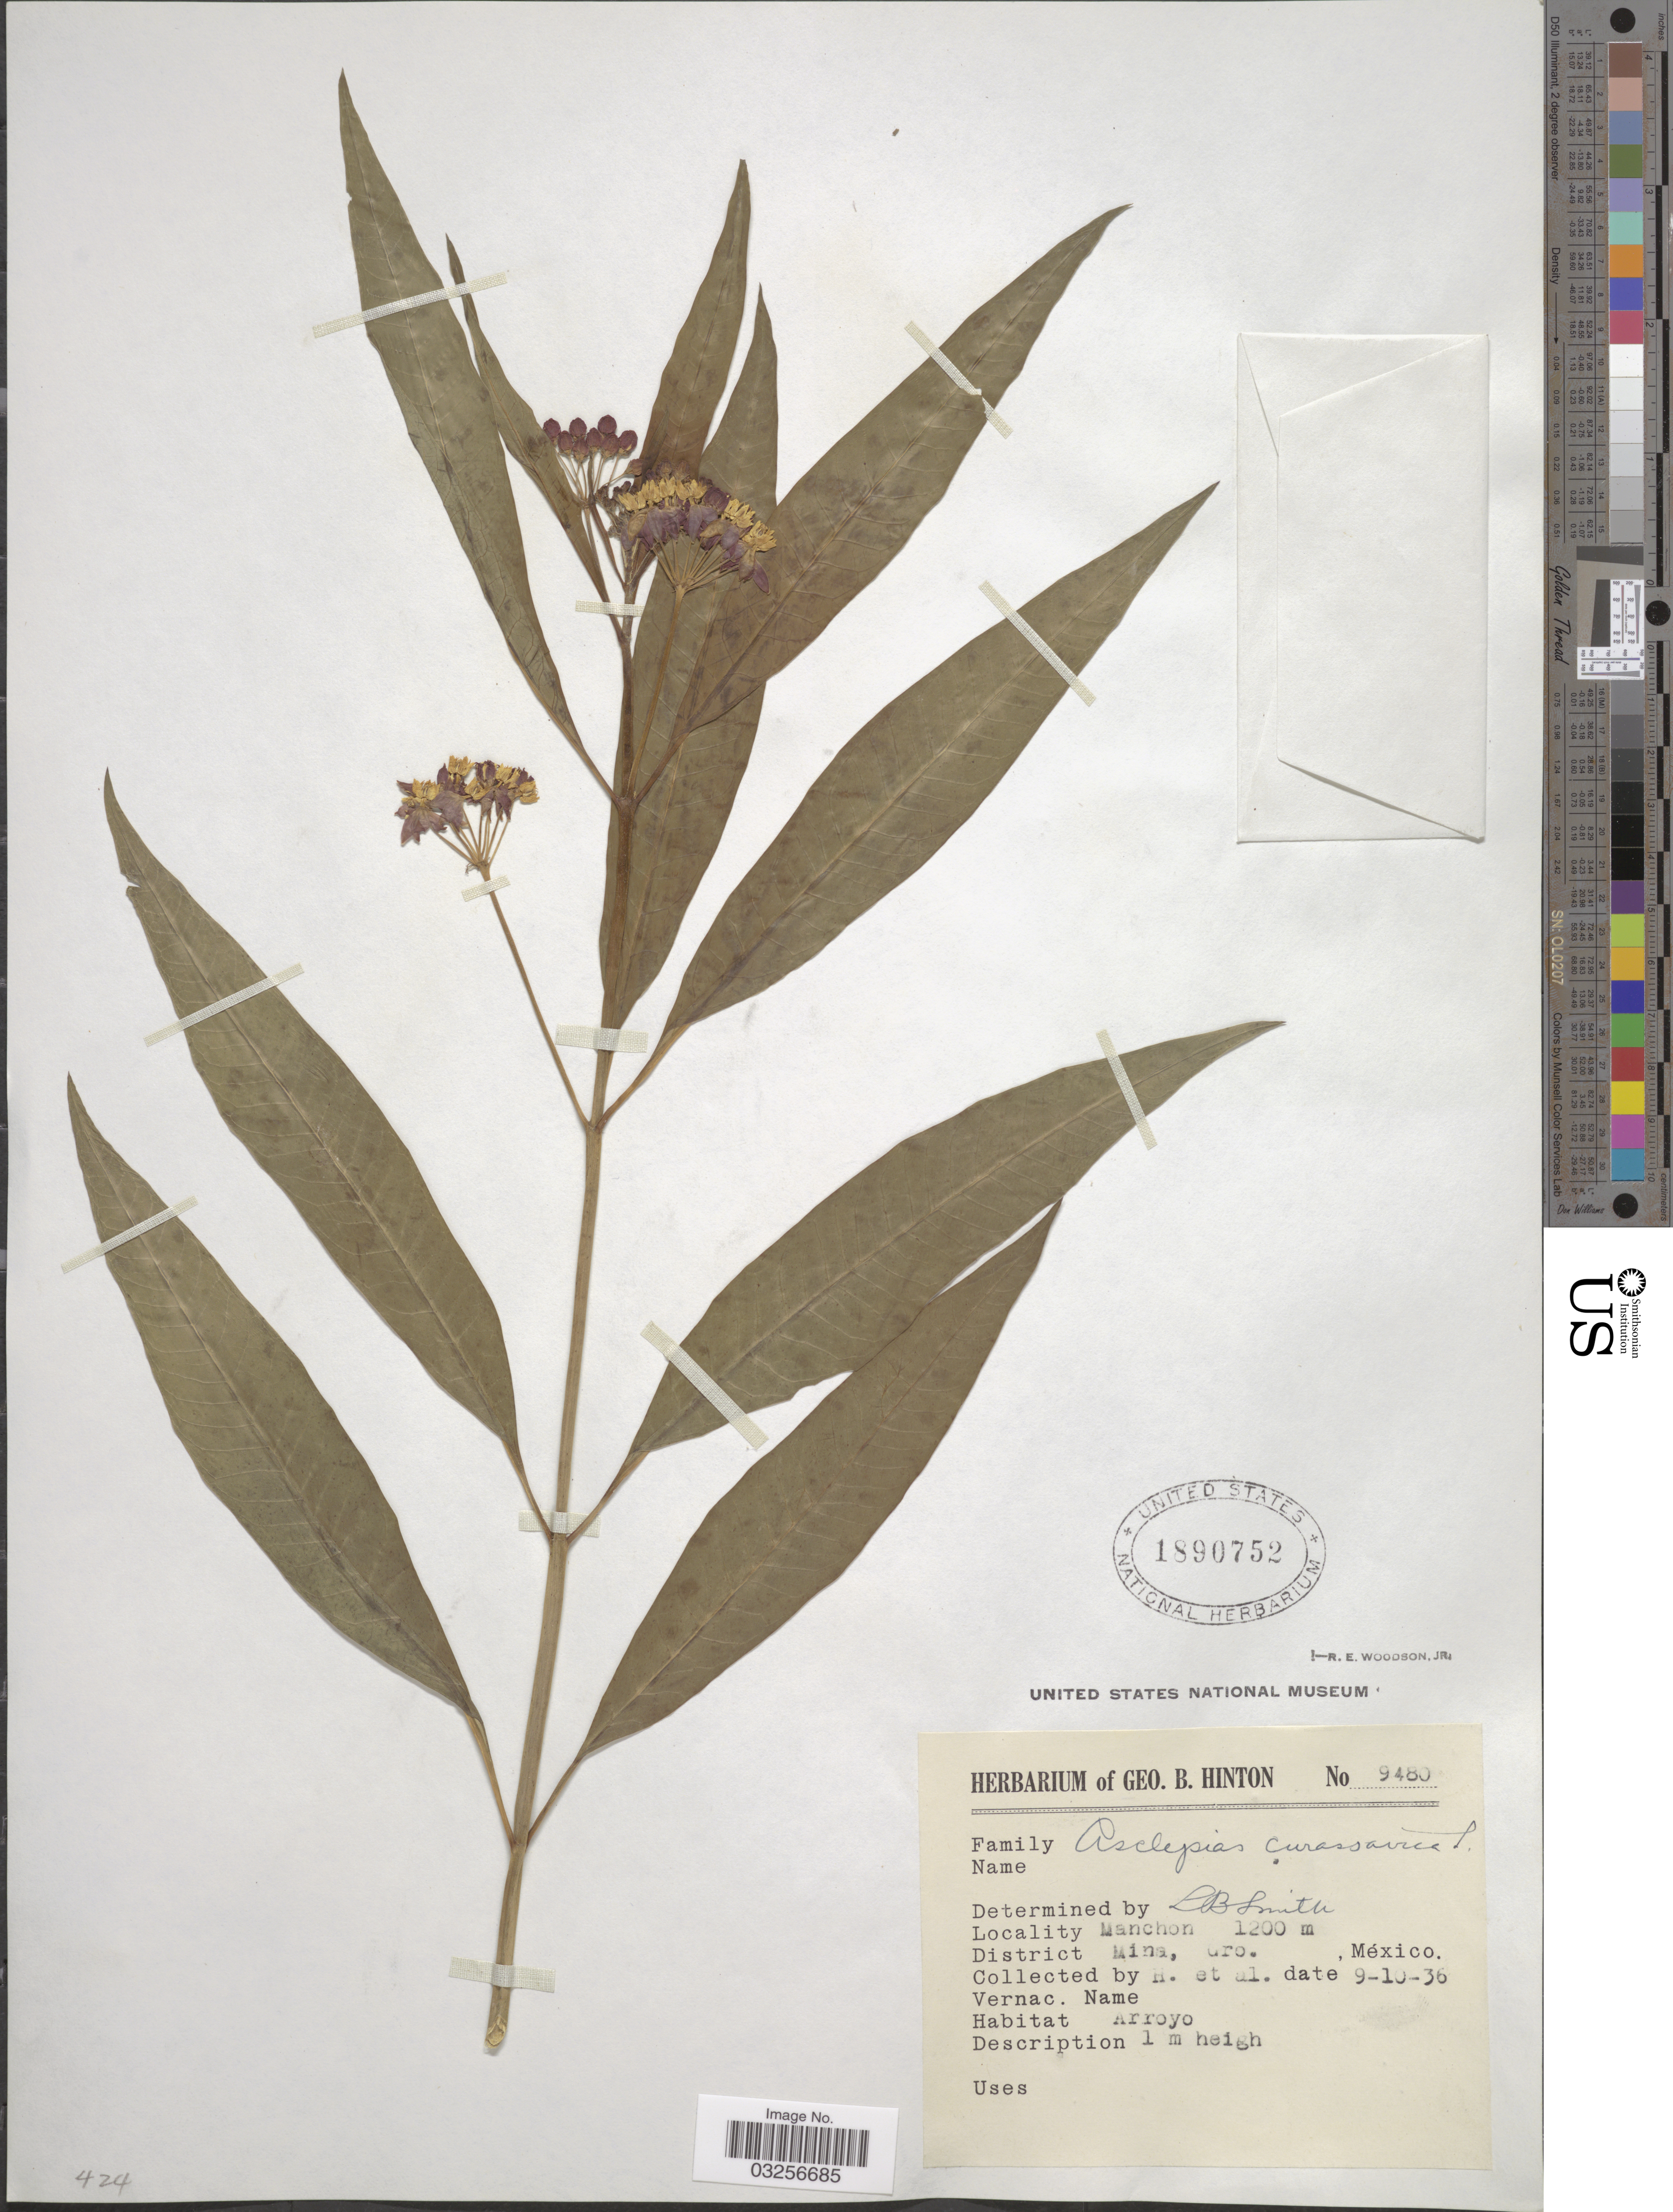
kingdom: Plantae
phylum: Tracheophyta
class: Magnoliopsida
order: Gentianales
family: Apocynaceae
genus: Asclepias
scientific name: Asclepias curassavica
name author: L.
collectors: G. B. Hinton & et al.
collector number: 9480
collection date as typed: Transcribed d/m/y: 9/10/36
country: Mexico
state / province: Guerrero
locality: Manchon, District Mina.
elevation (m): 1200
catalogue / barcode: US 1890752